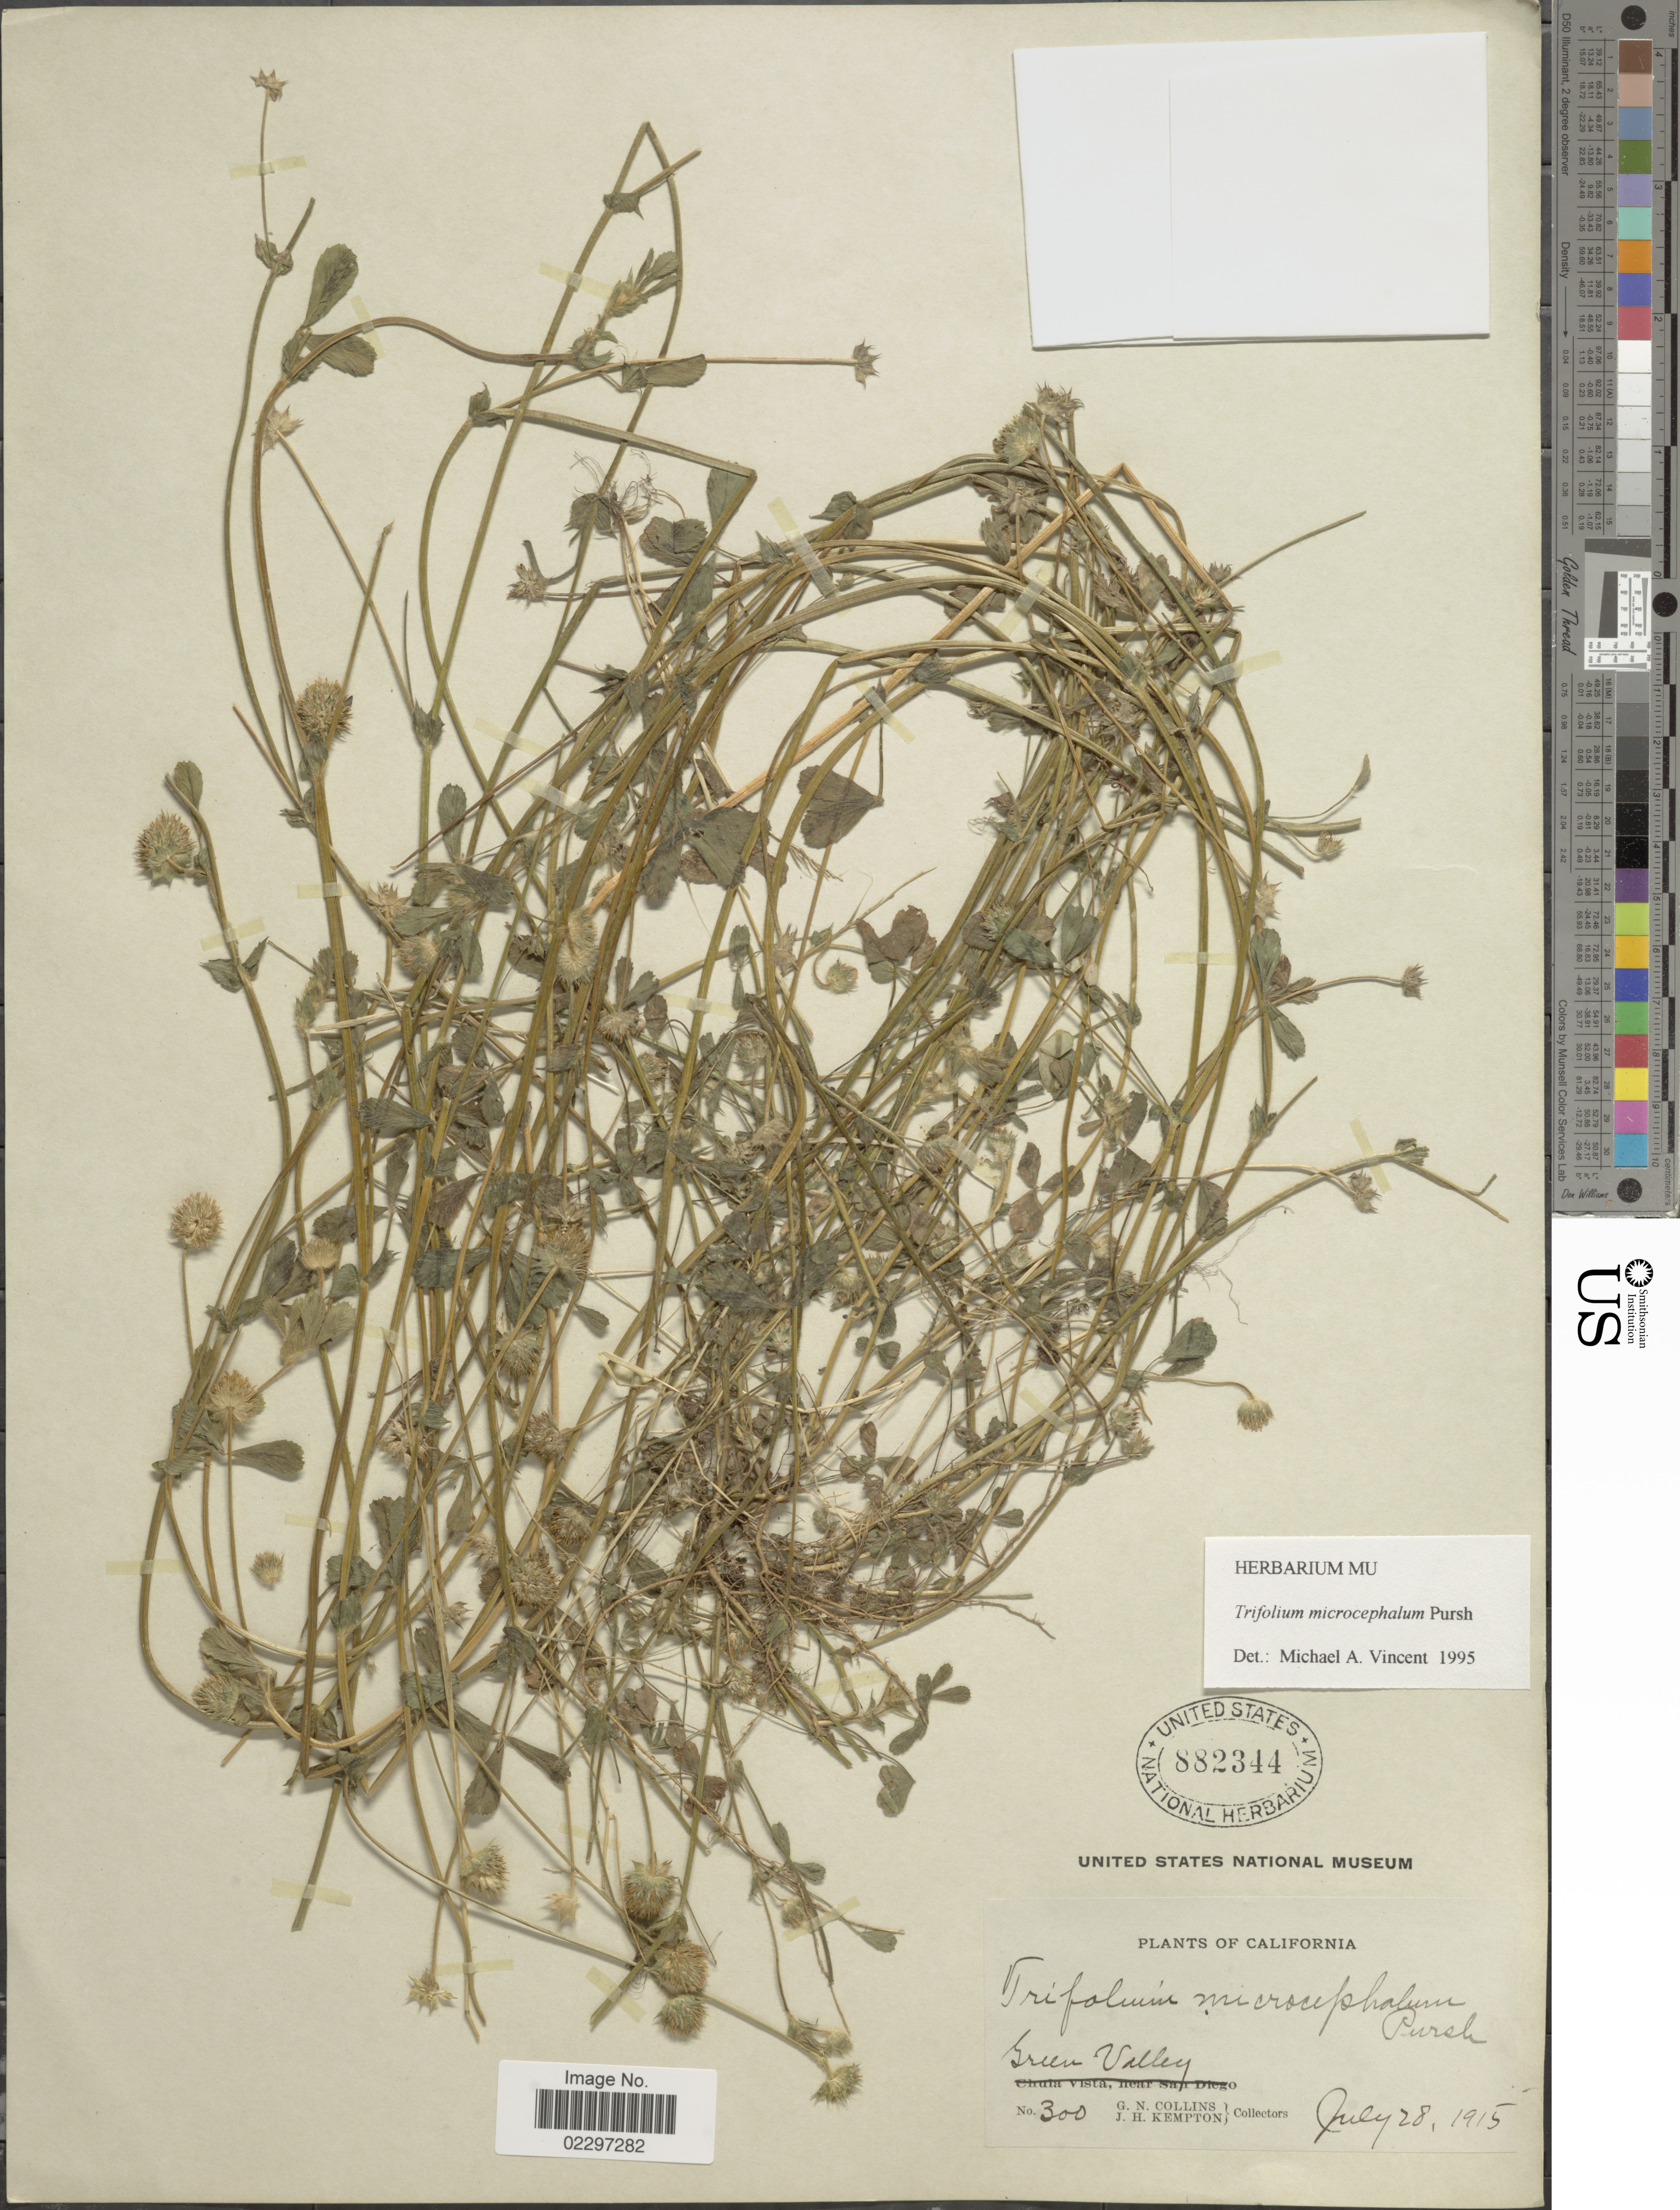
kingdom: Plantae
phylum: Tracheophyta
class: Magnoliopsida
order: Fabales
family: Fabaceae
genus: Trifolium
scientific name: Trifolium microcephalum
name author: Pursh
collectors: G. Collins & J. H. Kempton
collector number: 300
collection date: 1915-07-28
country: United States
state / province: California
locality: Green Valley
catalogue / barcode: US 882344